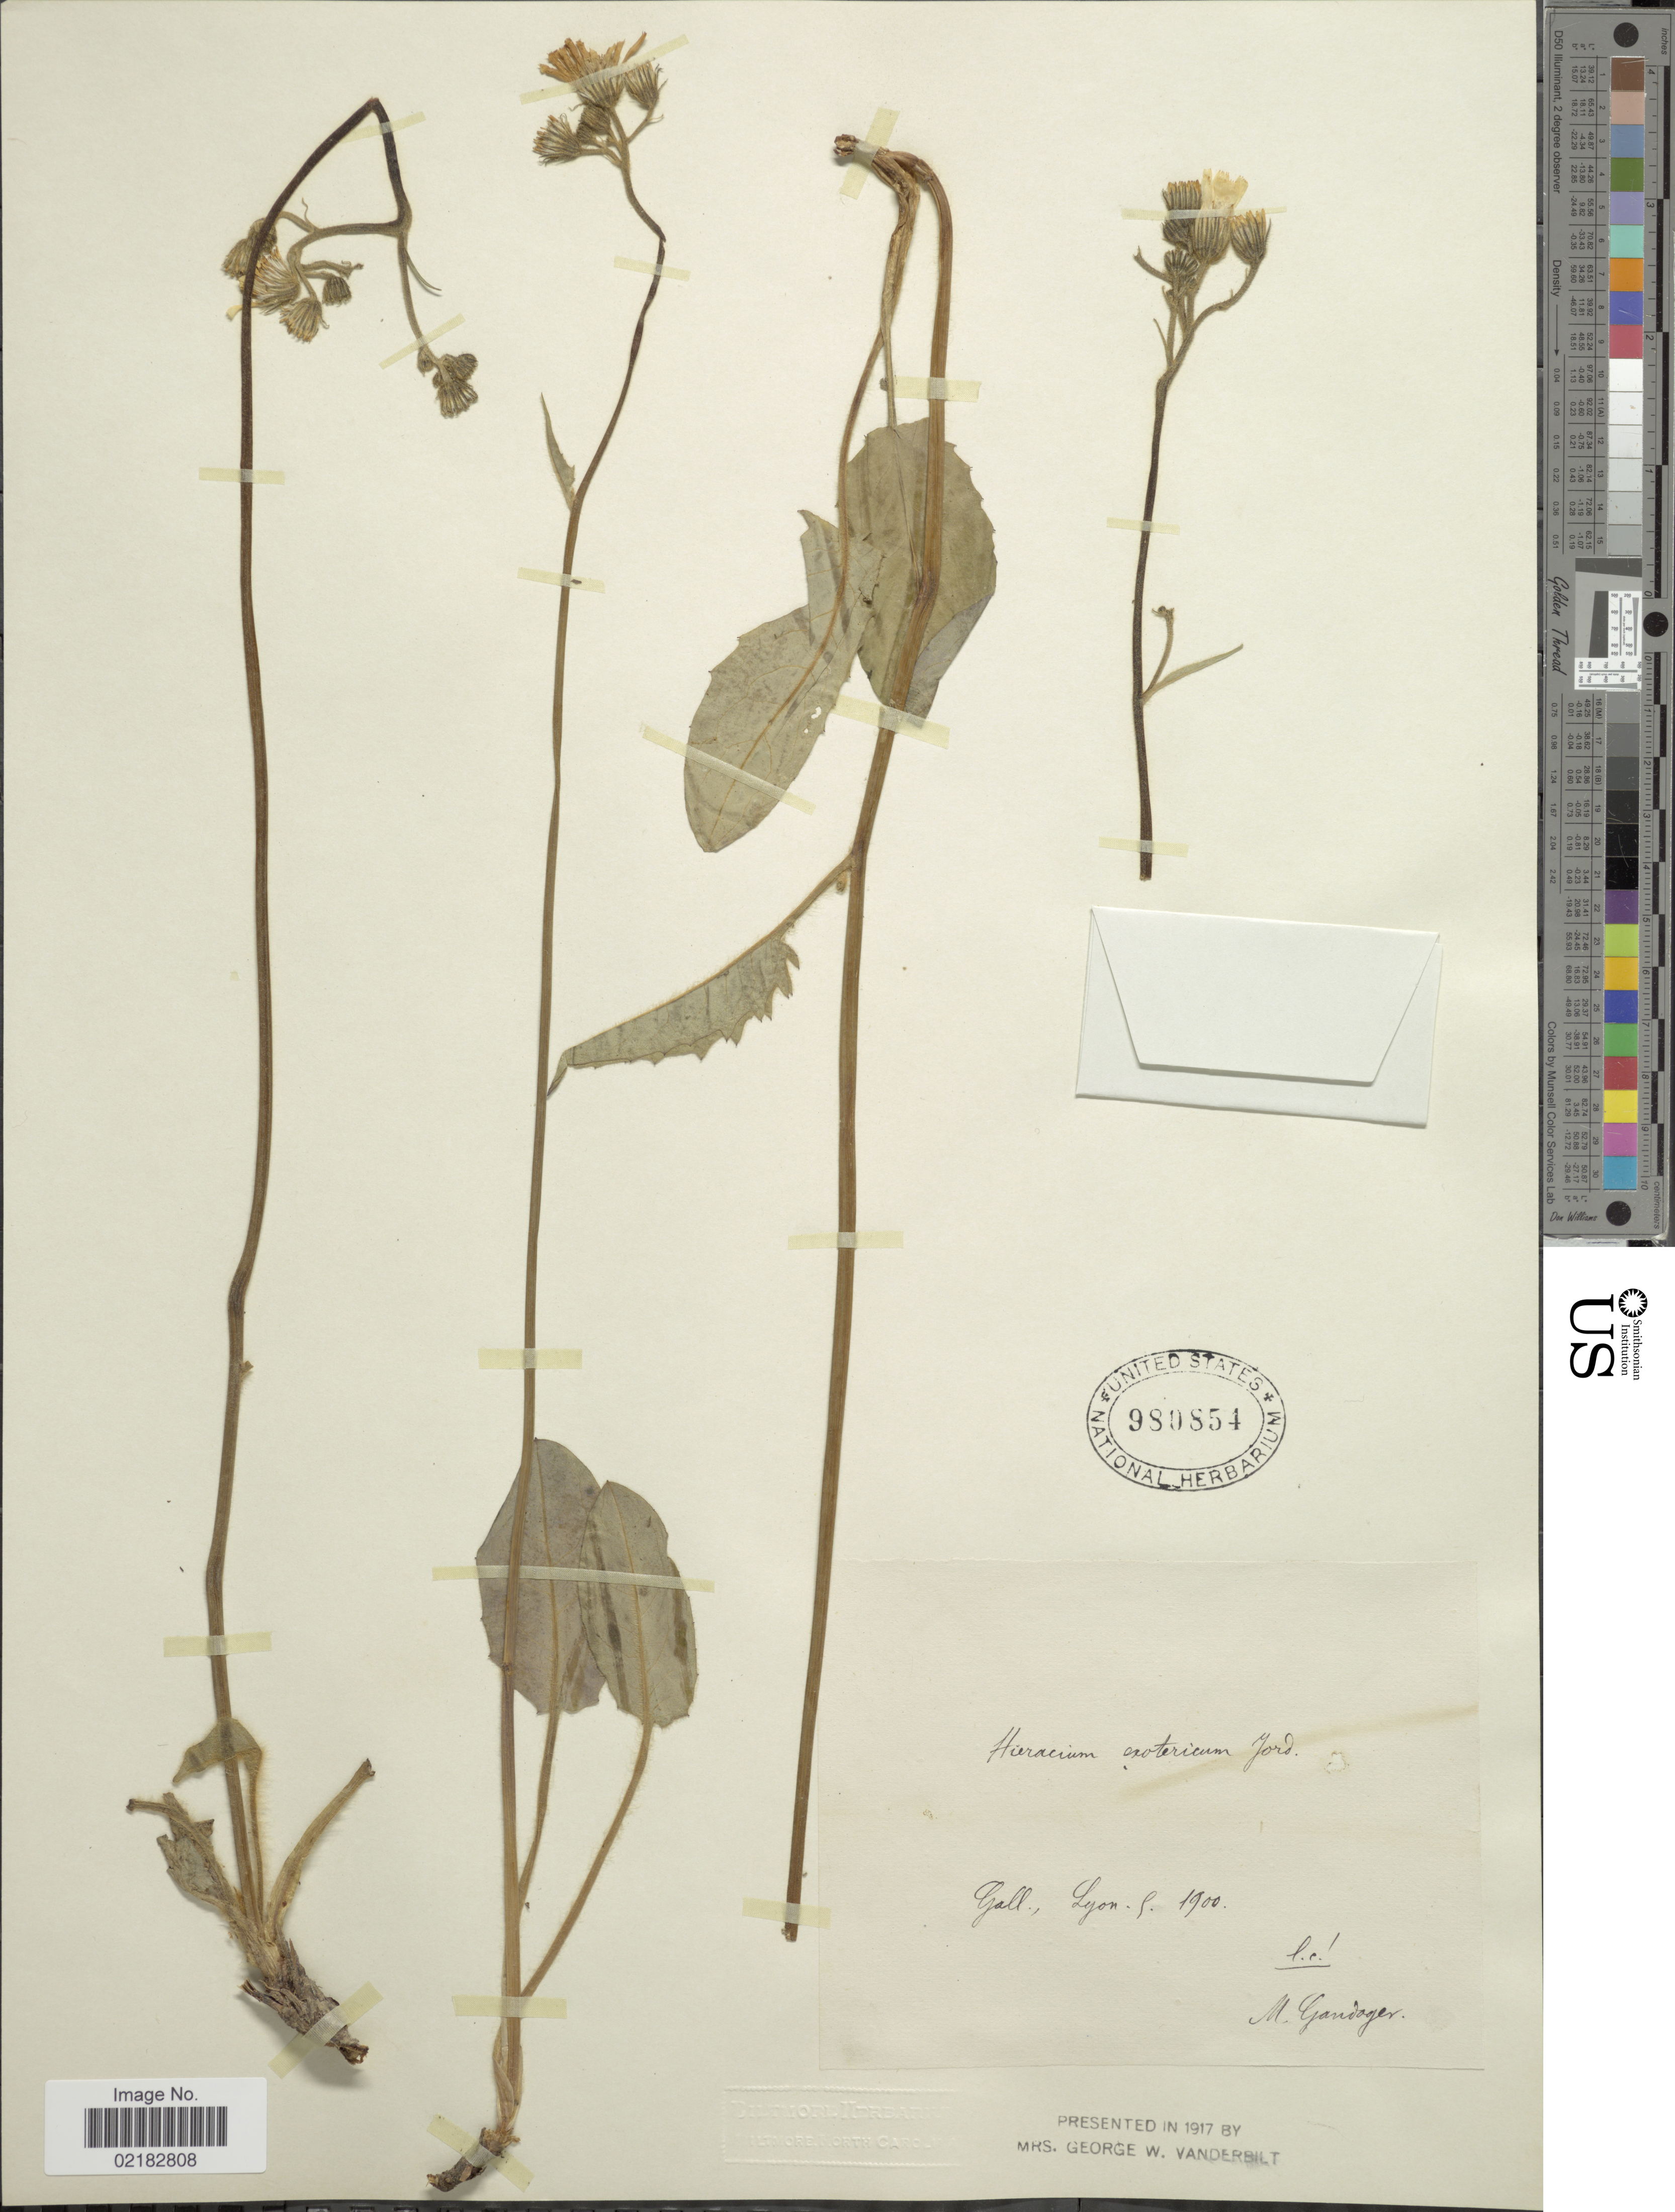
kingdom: Plantae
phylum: Tracheophyta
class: Magnoliopsida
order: Asterales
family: Asteraceae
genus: Hieracium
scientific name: Hieracium murorum subsp. exotericum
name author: (Boreau) Sudre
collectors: M. Gandoger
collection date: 1900-05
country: France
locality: Gall., Lyon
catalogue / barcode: US 980854